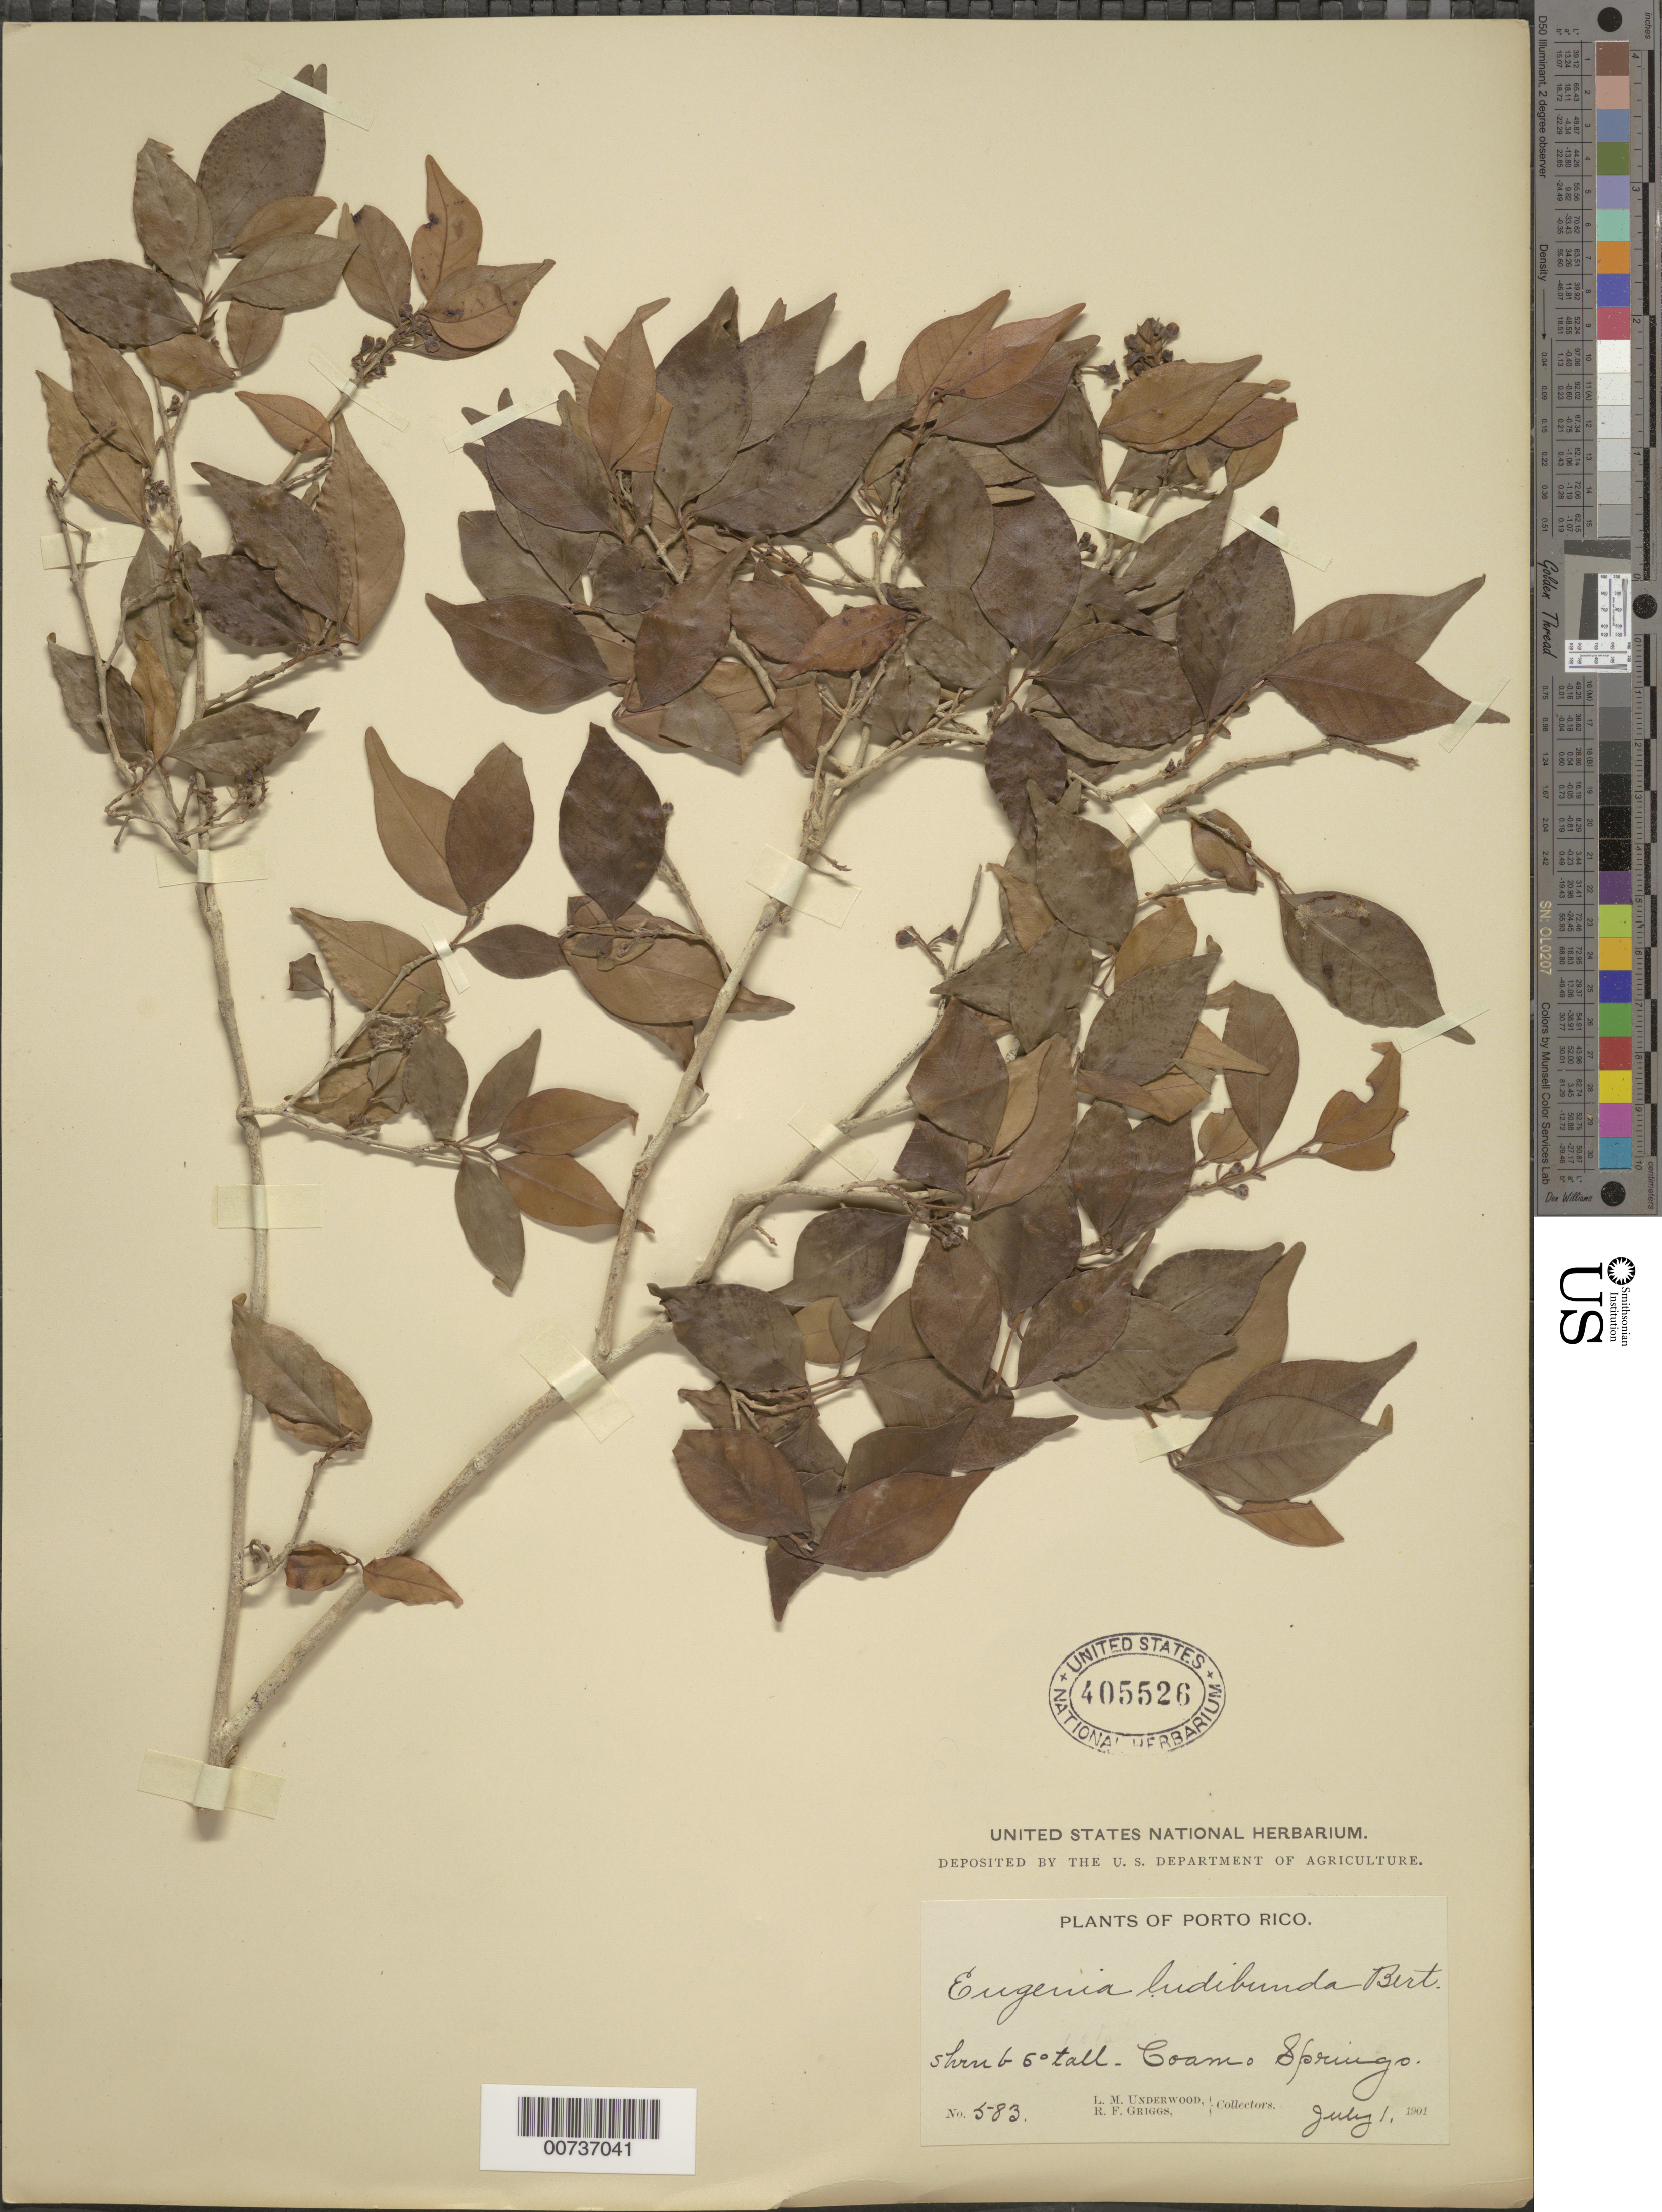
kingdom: Plantae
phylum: Tracheophyta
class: Magnoliopsida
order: Myrtales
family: Myrtaceae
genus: Eugenia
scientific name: Eugenia biflora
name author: (L.) DC.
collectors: L. M. Underwood & R. F. Griggs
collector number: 583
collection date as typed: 01 Jul 1901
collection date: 1901-07-01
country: Puerto Rico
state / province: Coamo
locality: Coamo Springs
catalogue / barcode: US 405526